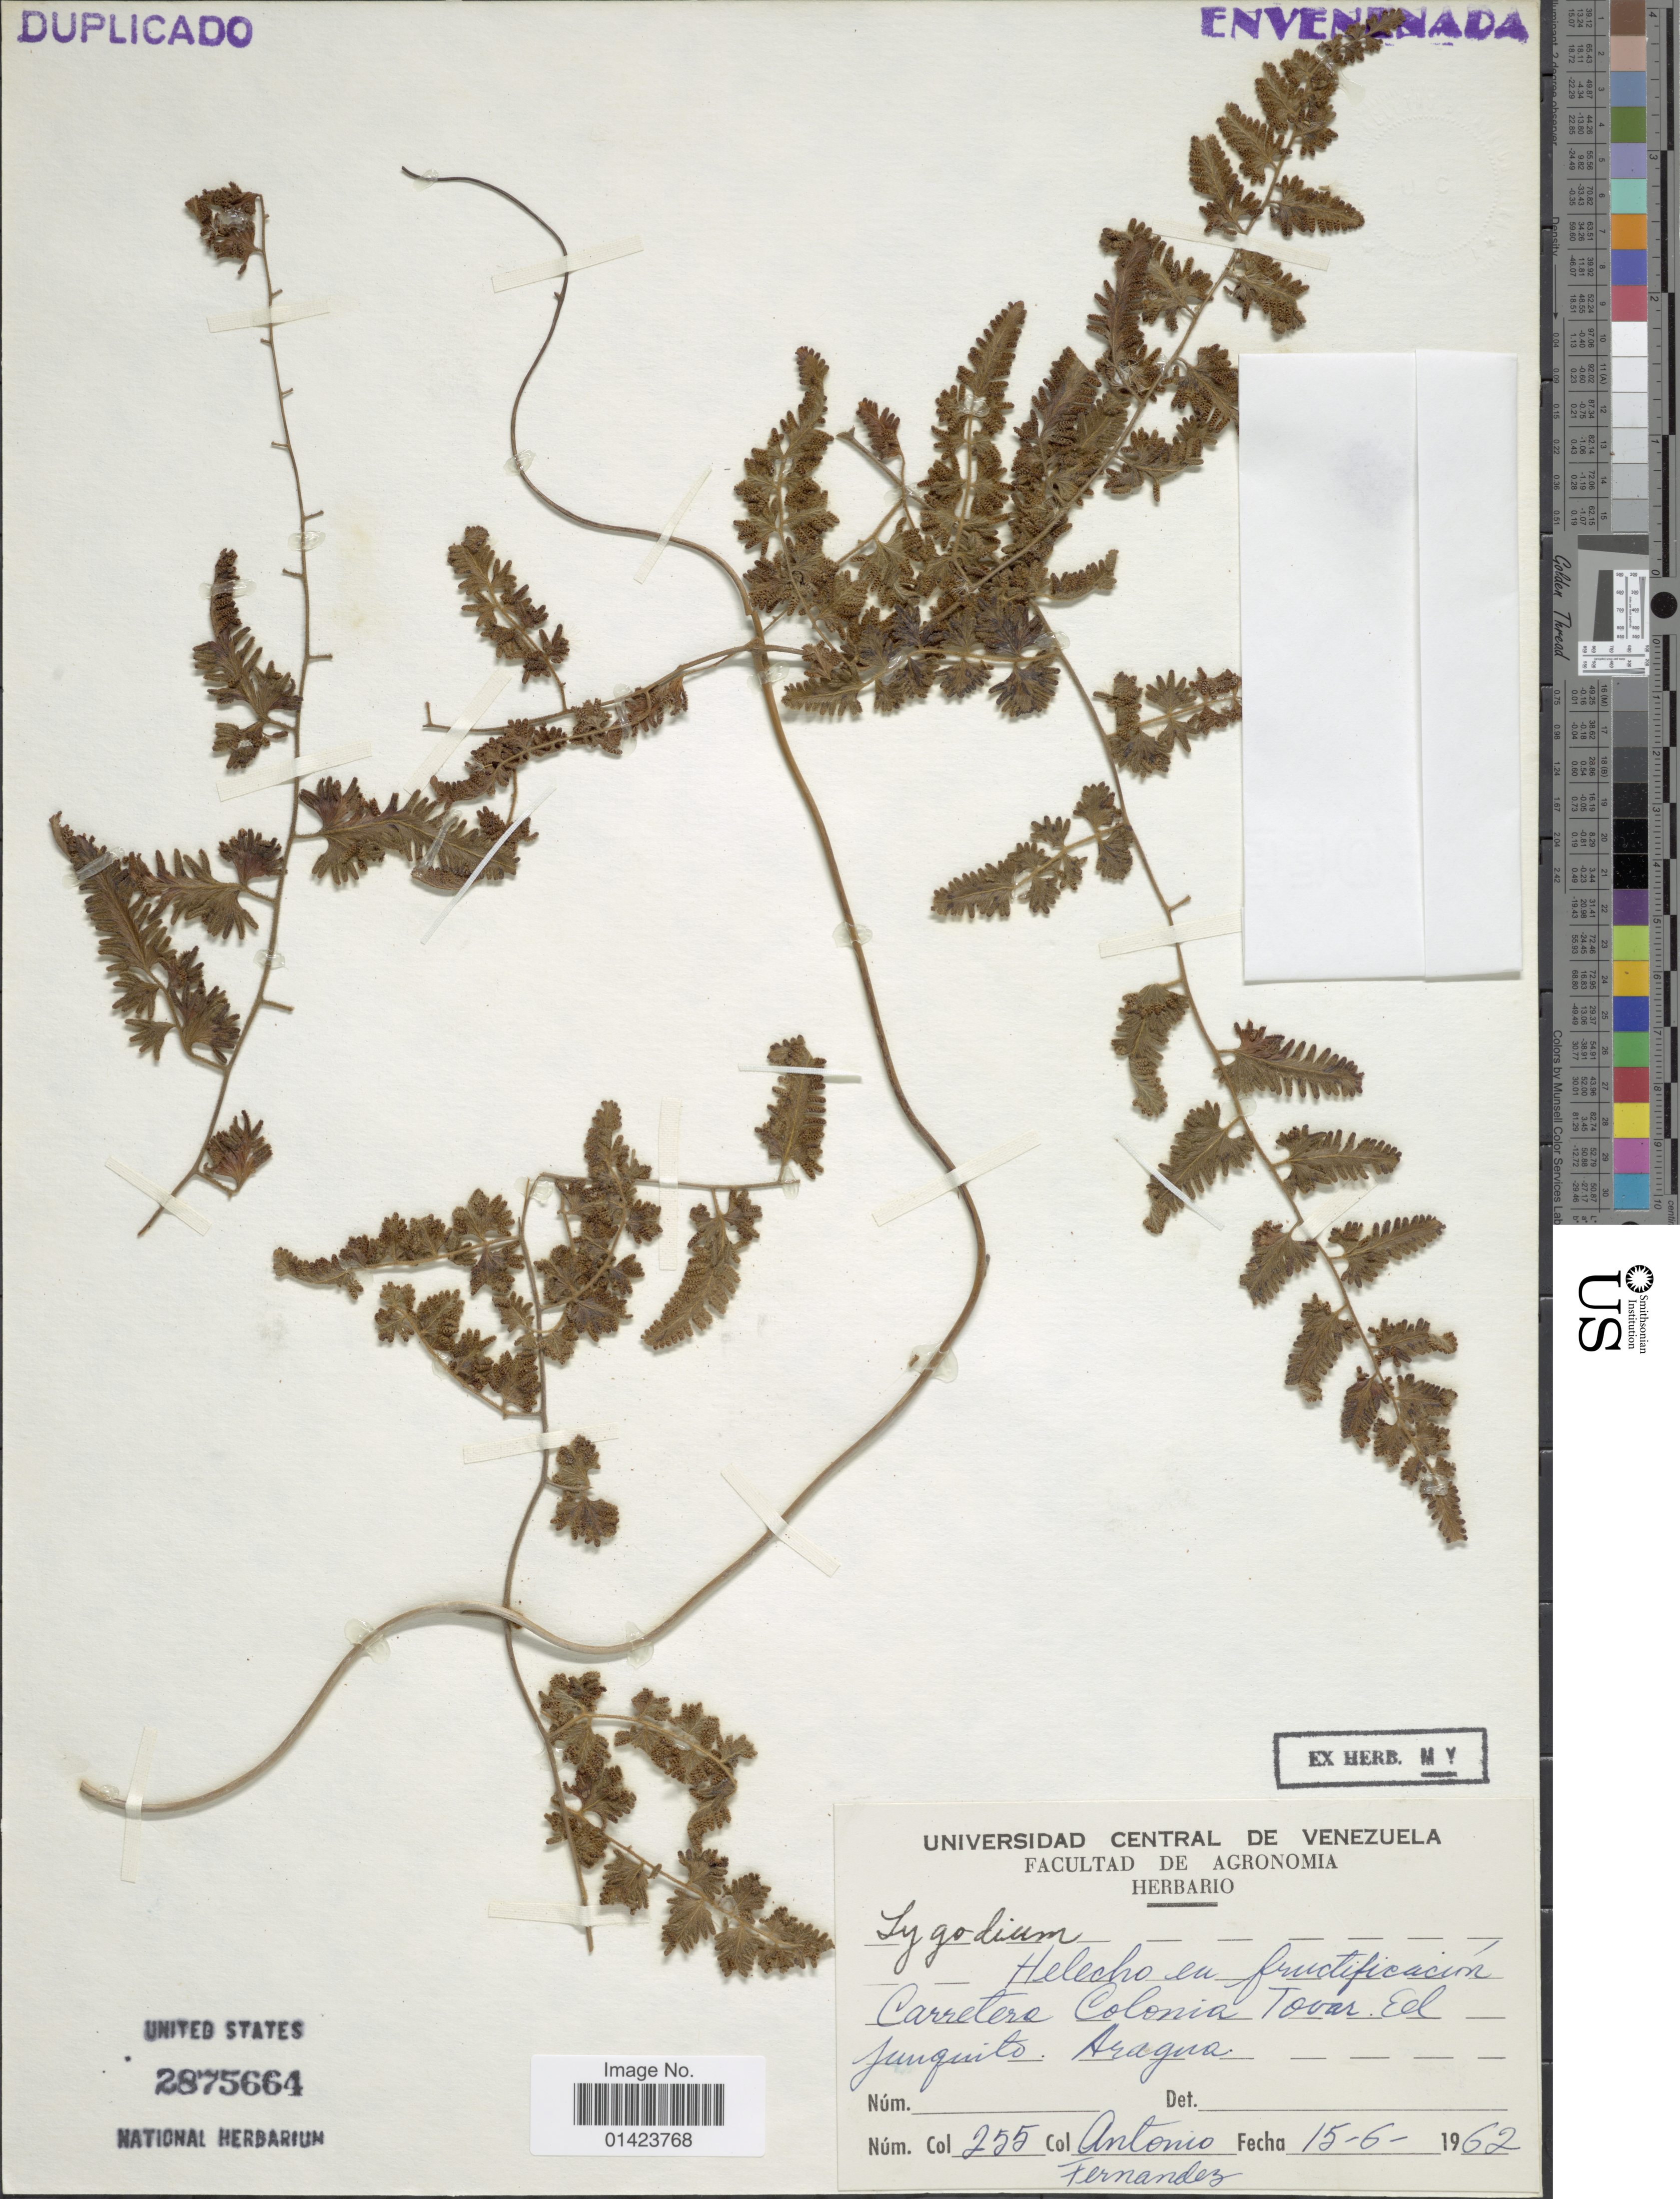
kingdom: Plantae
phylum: Tracheophyta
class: Polypodiopsida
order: Schizaeales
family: Lygodiaceae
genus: Lygodium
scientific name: Lygodium venustum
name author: Sw.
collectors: A. Fernandes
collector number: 255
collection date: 1962-06-15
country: Venezuela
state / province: Aragua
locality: Carretera Colonia Tovar El Junquito, Aragua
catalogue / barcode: US 2875664